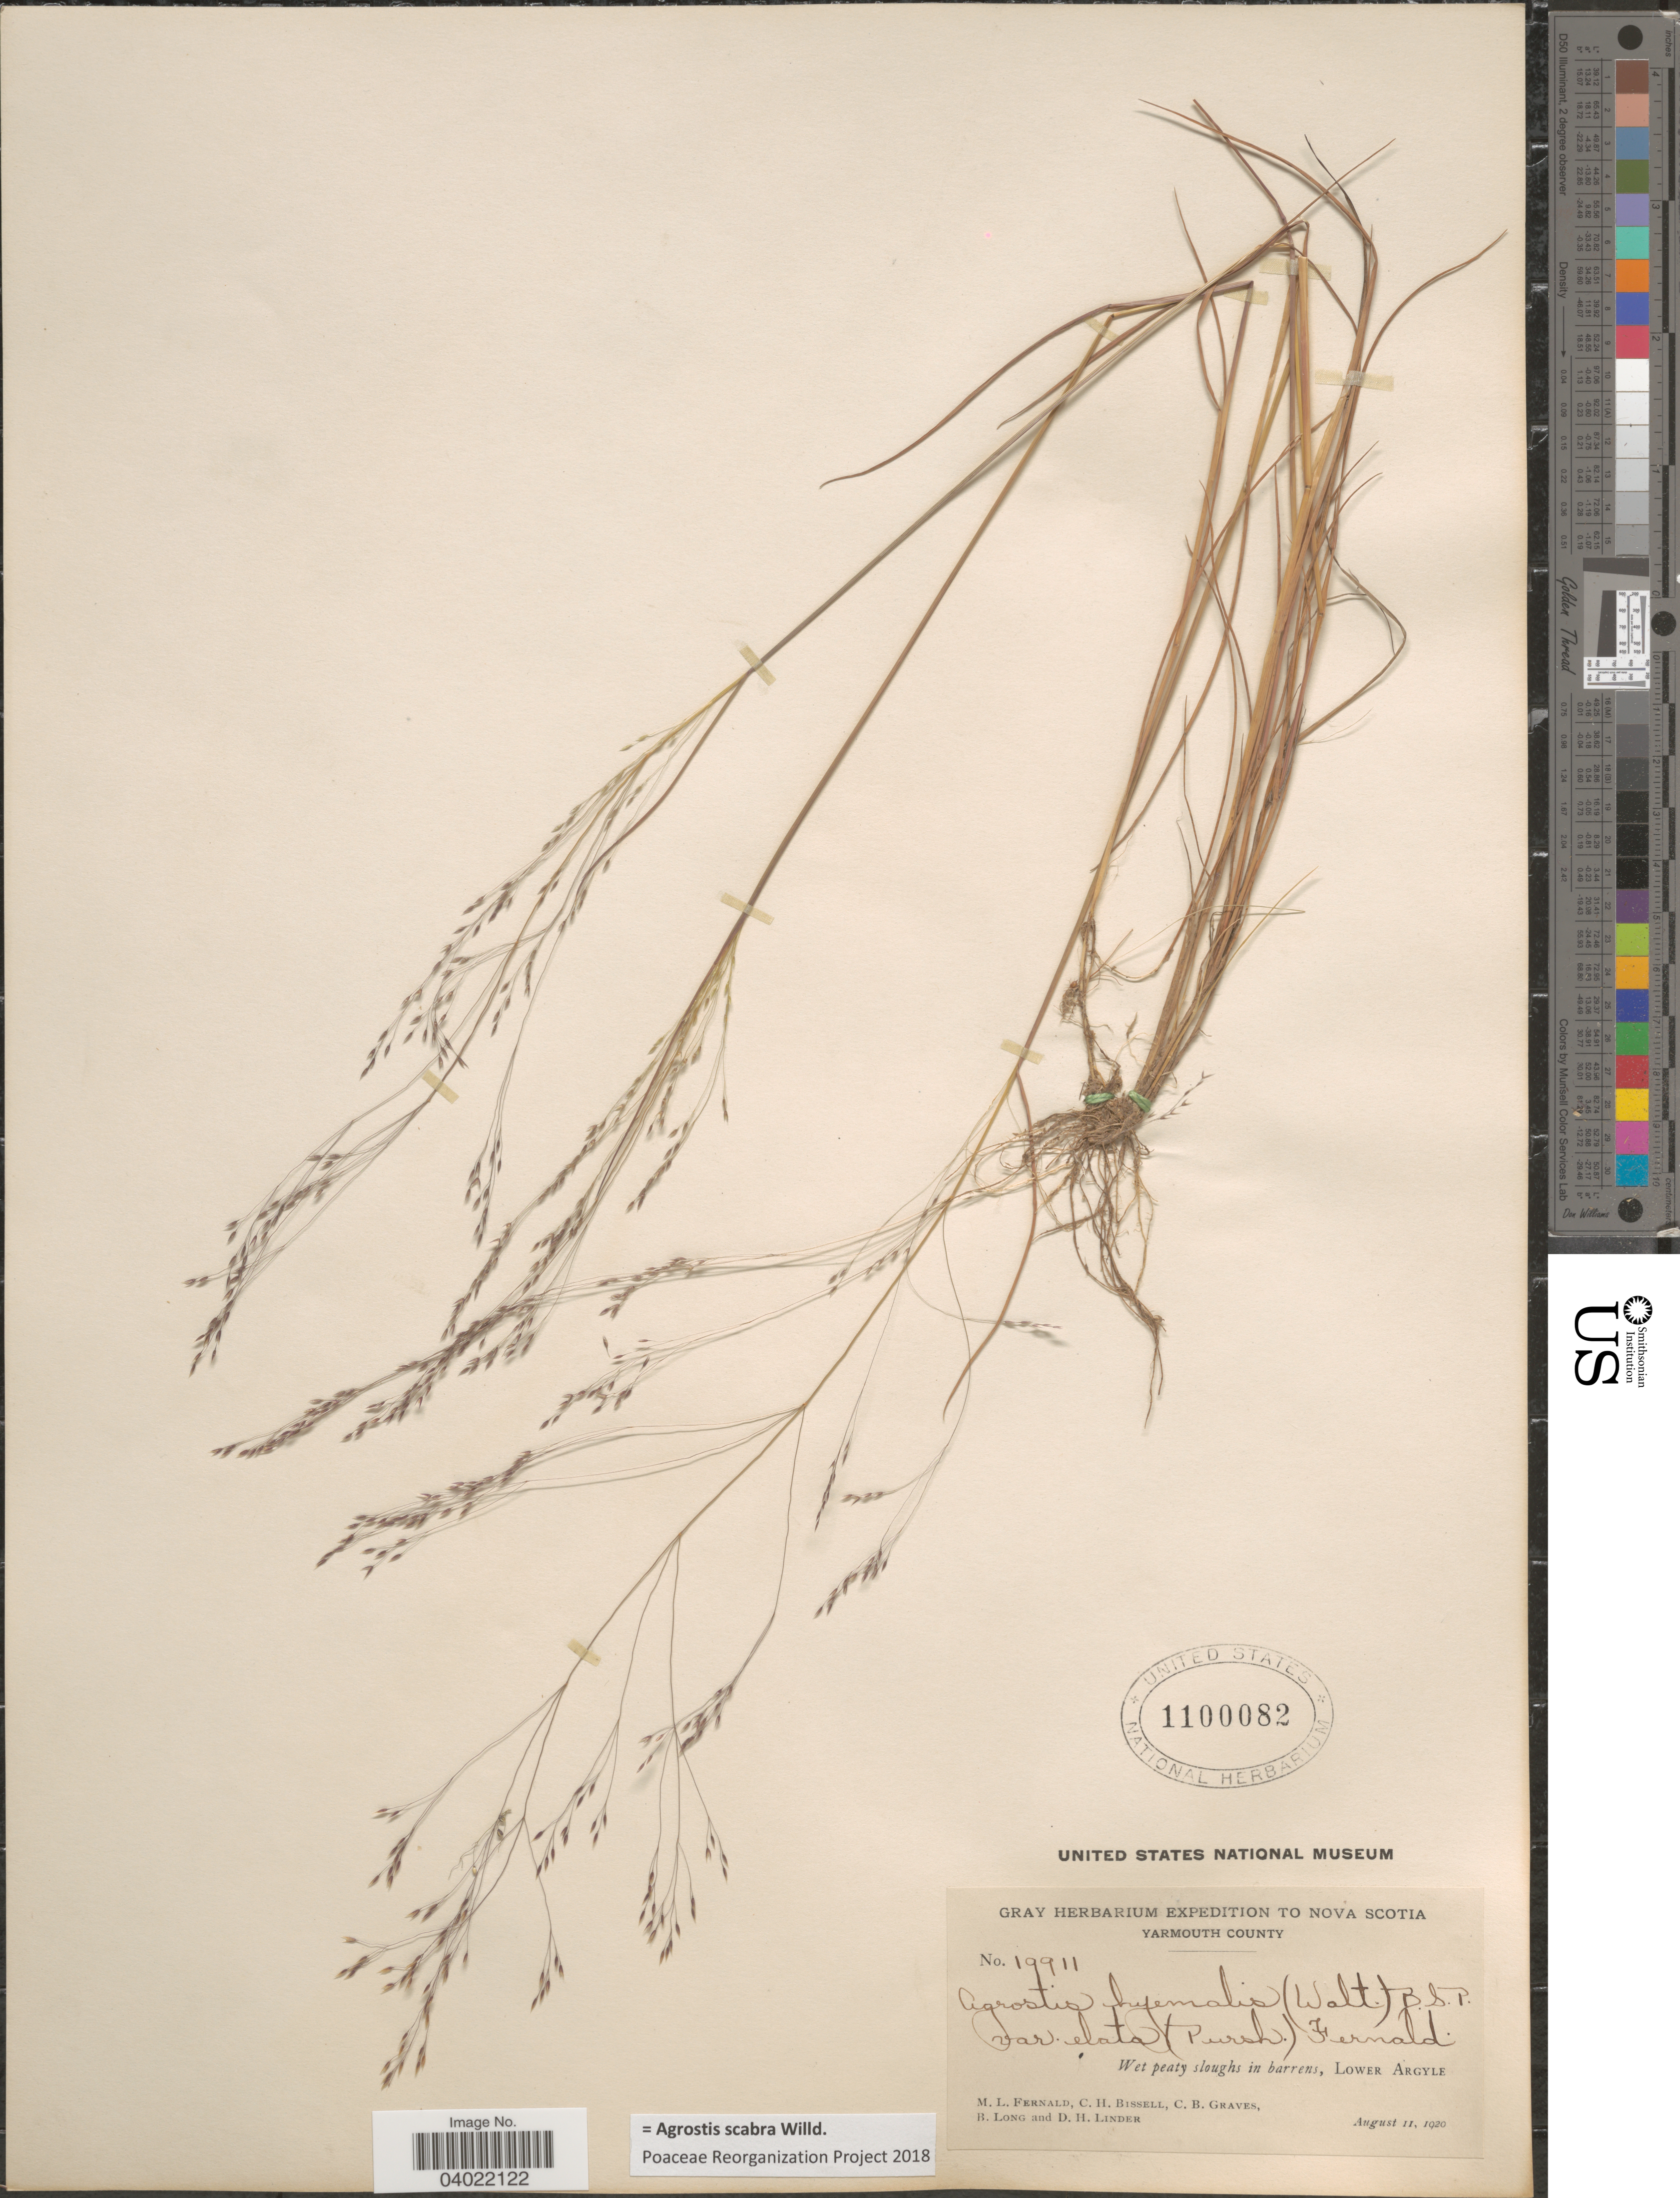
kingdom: Plantae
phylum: Tracheophyta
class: Liliopsida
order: Poales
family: Poaceae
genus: Agrostis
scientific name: Agrostis scabra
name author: Willd.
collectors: M. L. Fernald, C. Bissell, C. Graves, B. Long & D. Linder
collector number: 19911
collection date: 1920-08-11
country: Canada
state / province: Nova Scotia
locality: Yarmouth County. Wet peaty sloughs in barrens, Lower Argyle.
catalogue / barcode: US 1100082